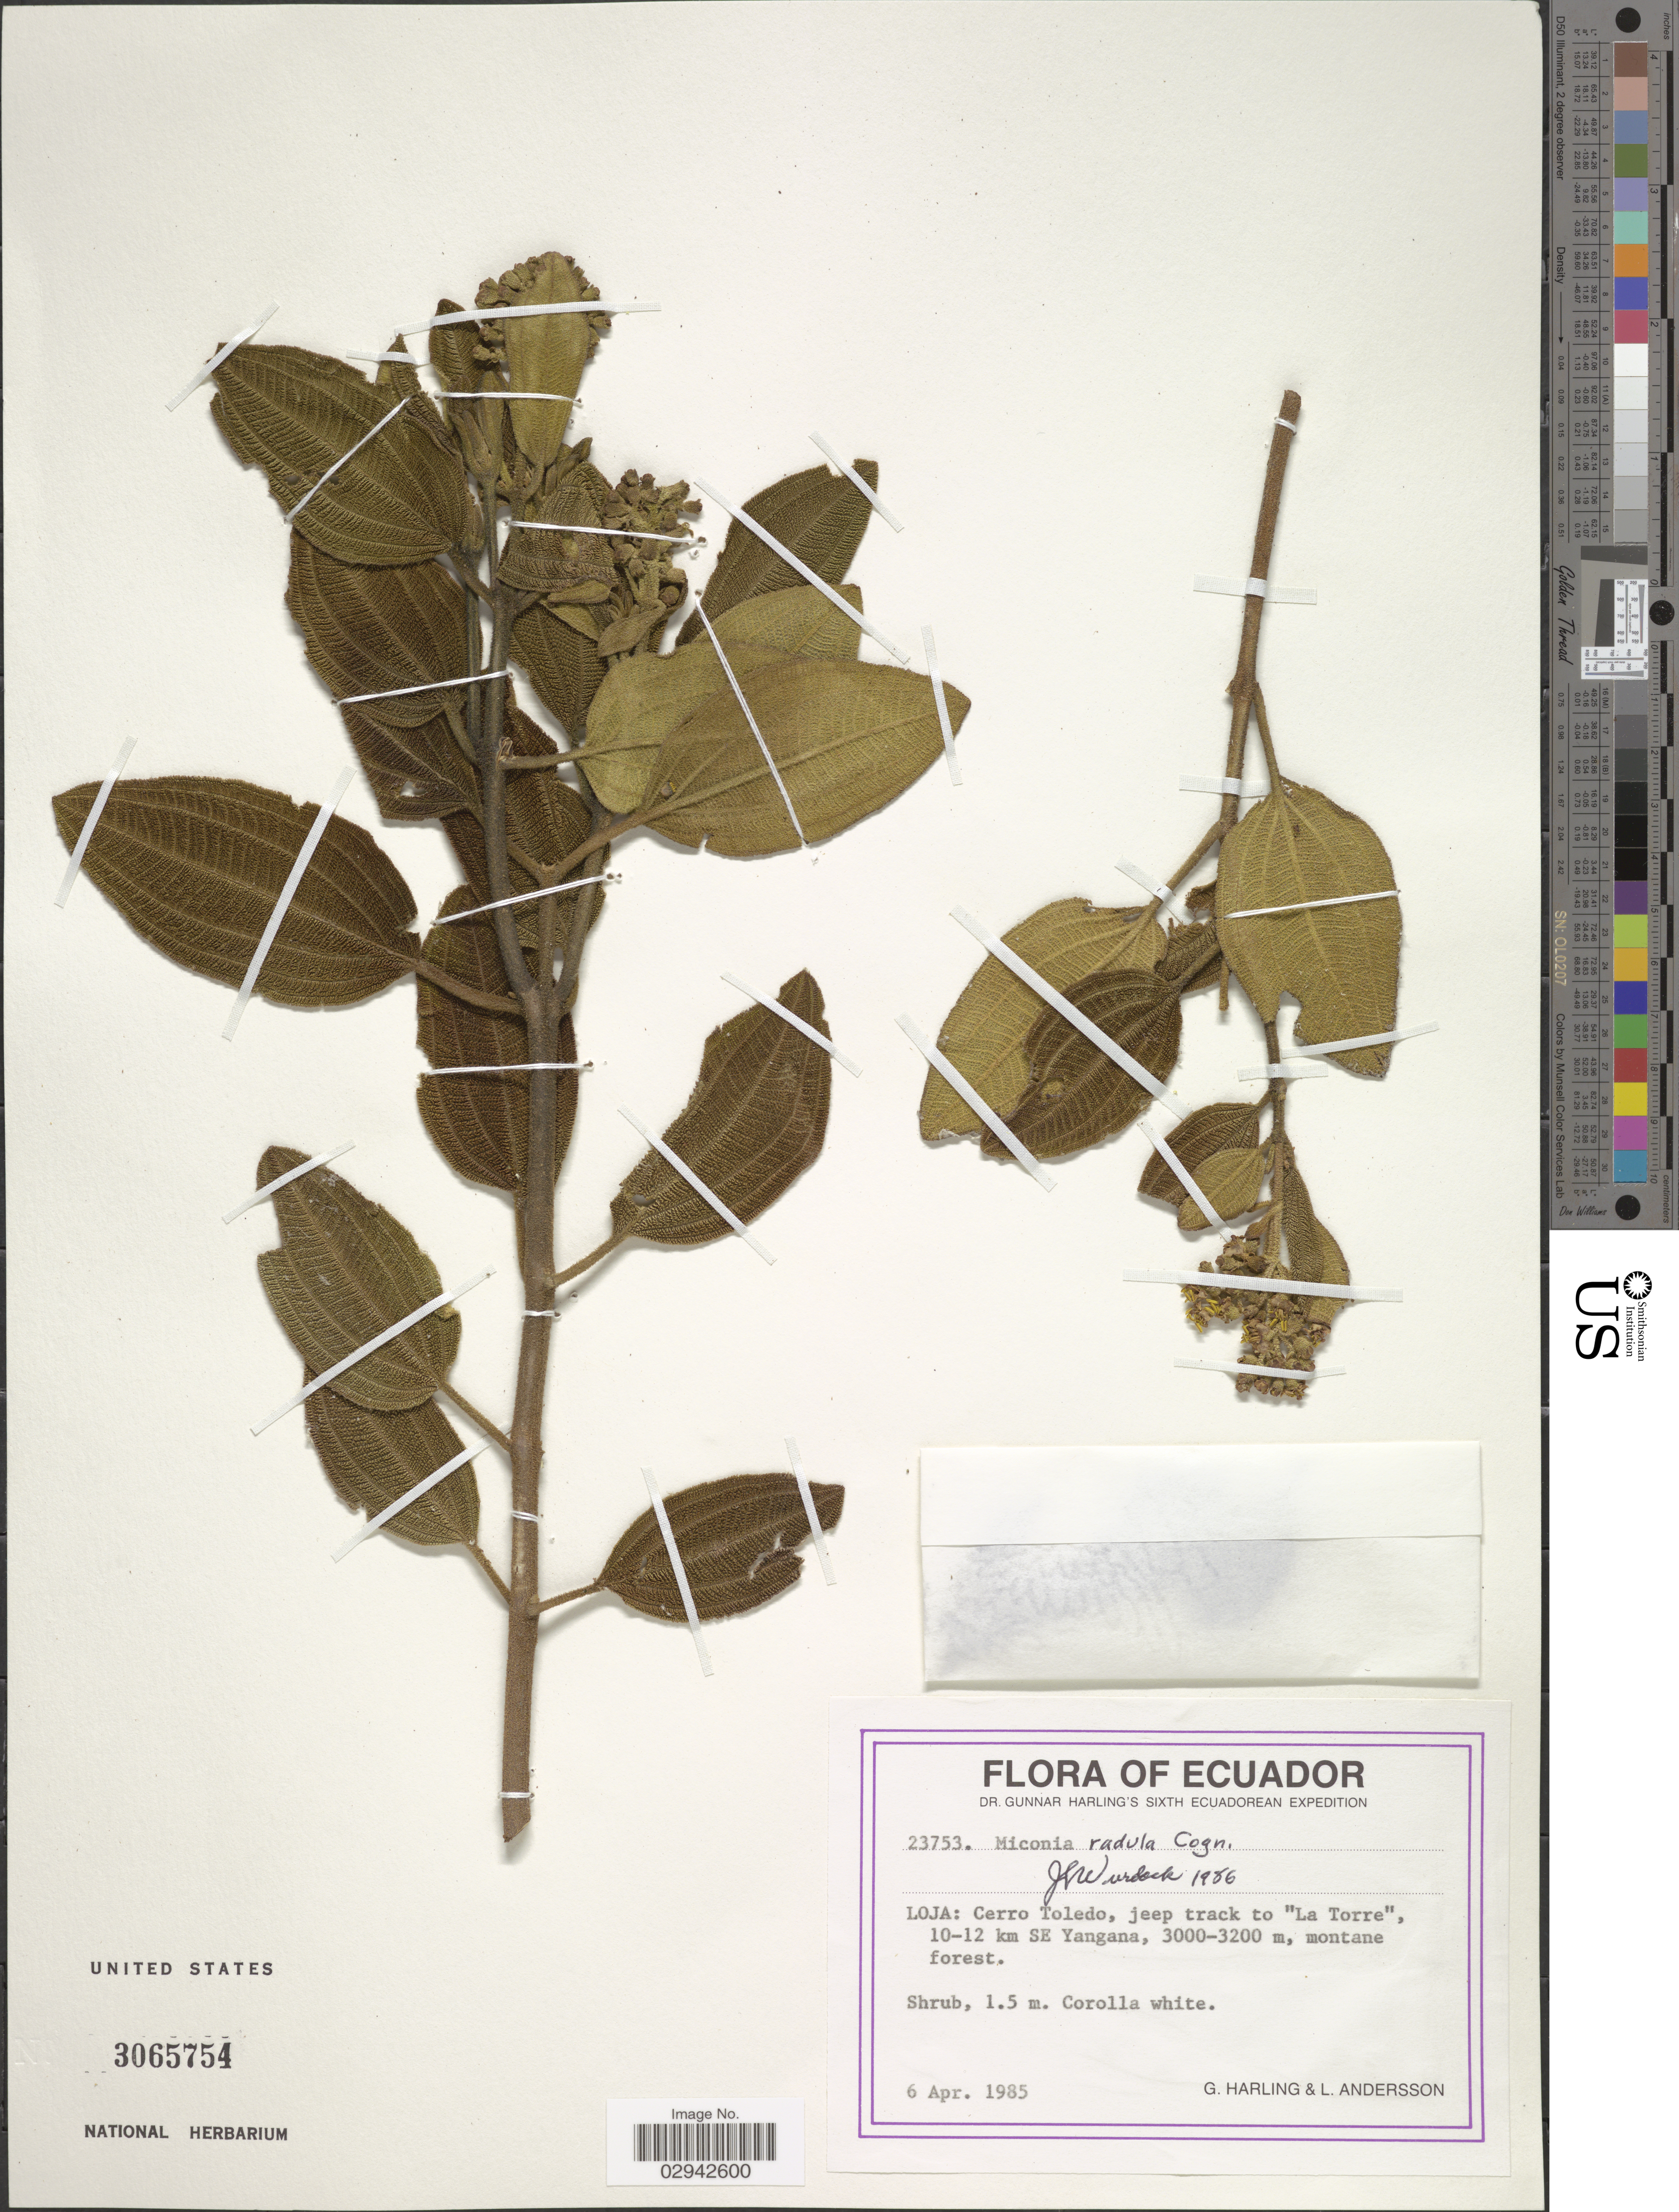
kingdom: Plantae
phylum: Tracheophyta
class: Magnoliopsida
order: Myrtales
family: Melastomataceae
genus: Miconia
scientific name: Miconia radulifolia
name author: (Benth.) Naudin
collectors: G. Harling & L. Andersson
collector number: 23753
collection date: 1985-04-06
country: Ecuador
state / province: Loja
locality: Cerro Toledo, jeep track to "La Torre", 10-12 km SE of Yangana.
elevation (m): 3000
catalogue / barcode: US 3065754